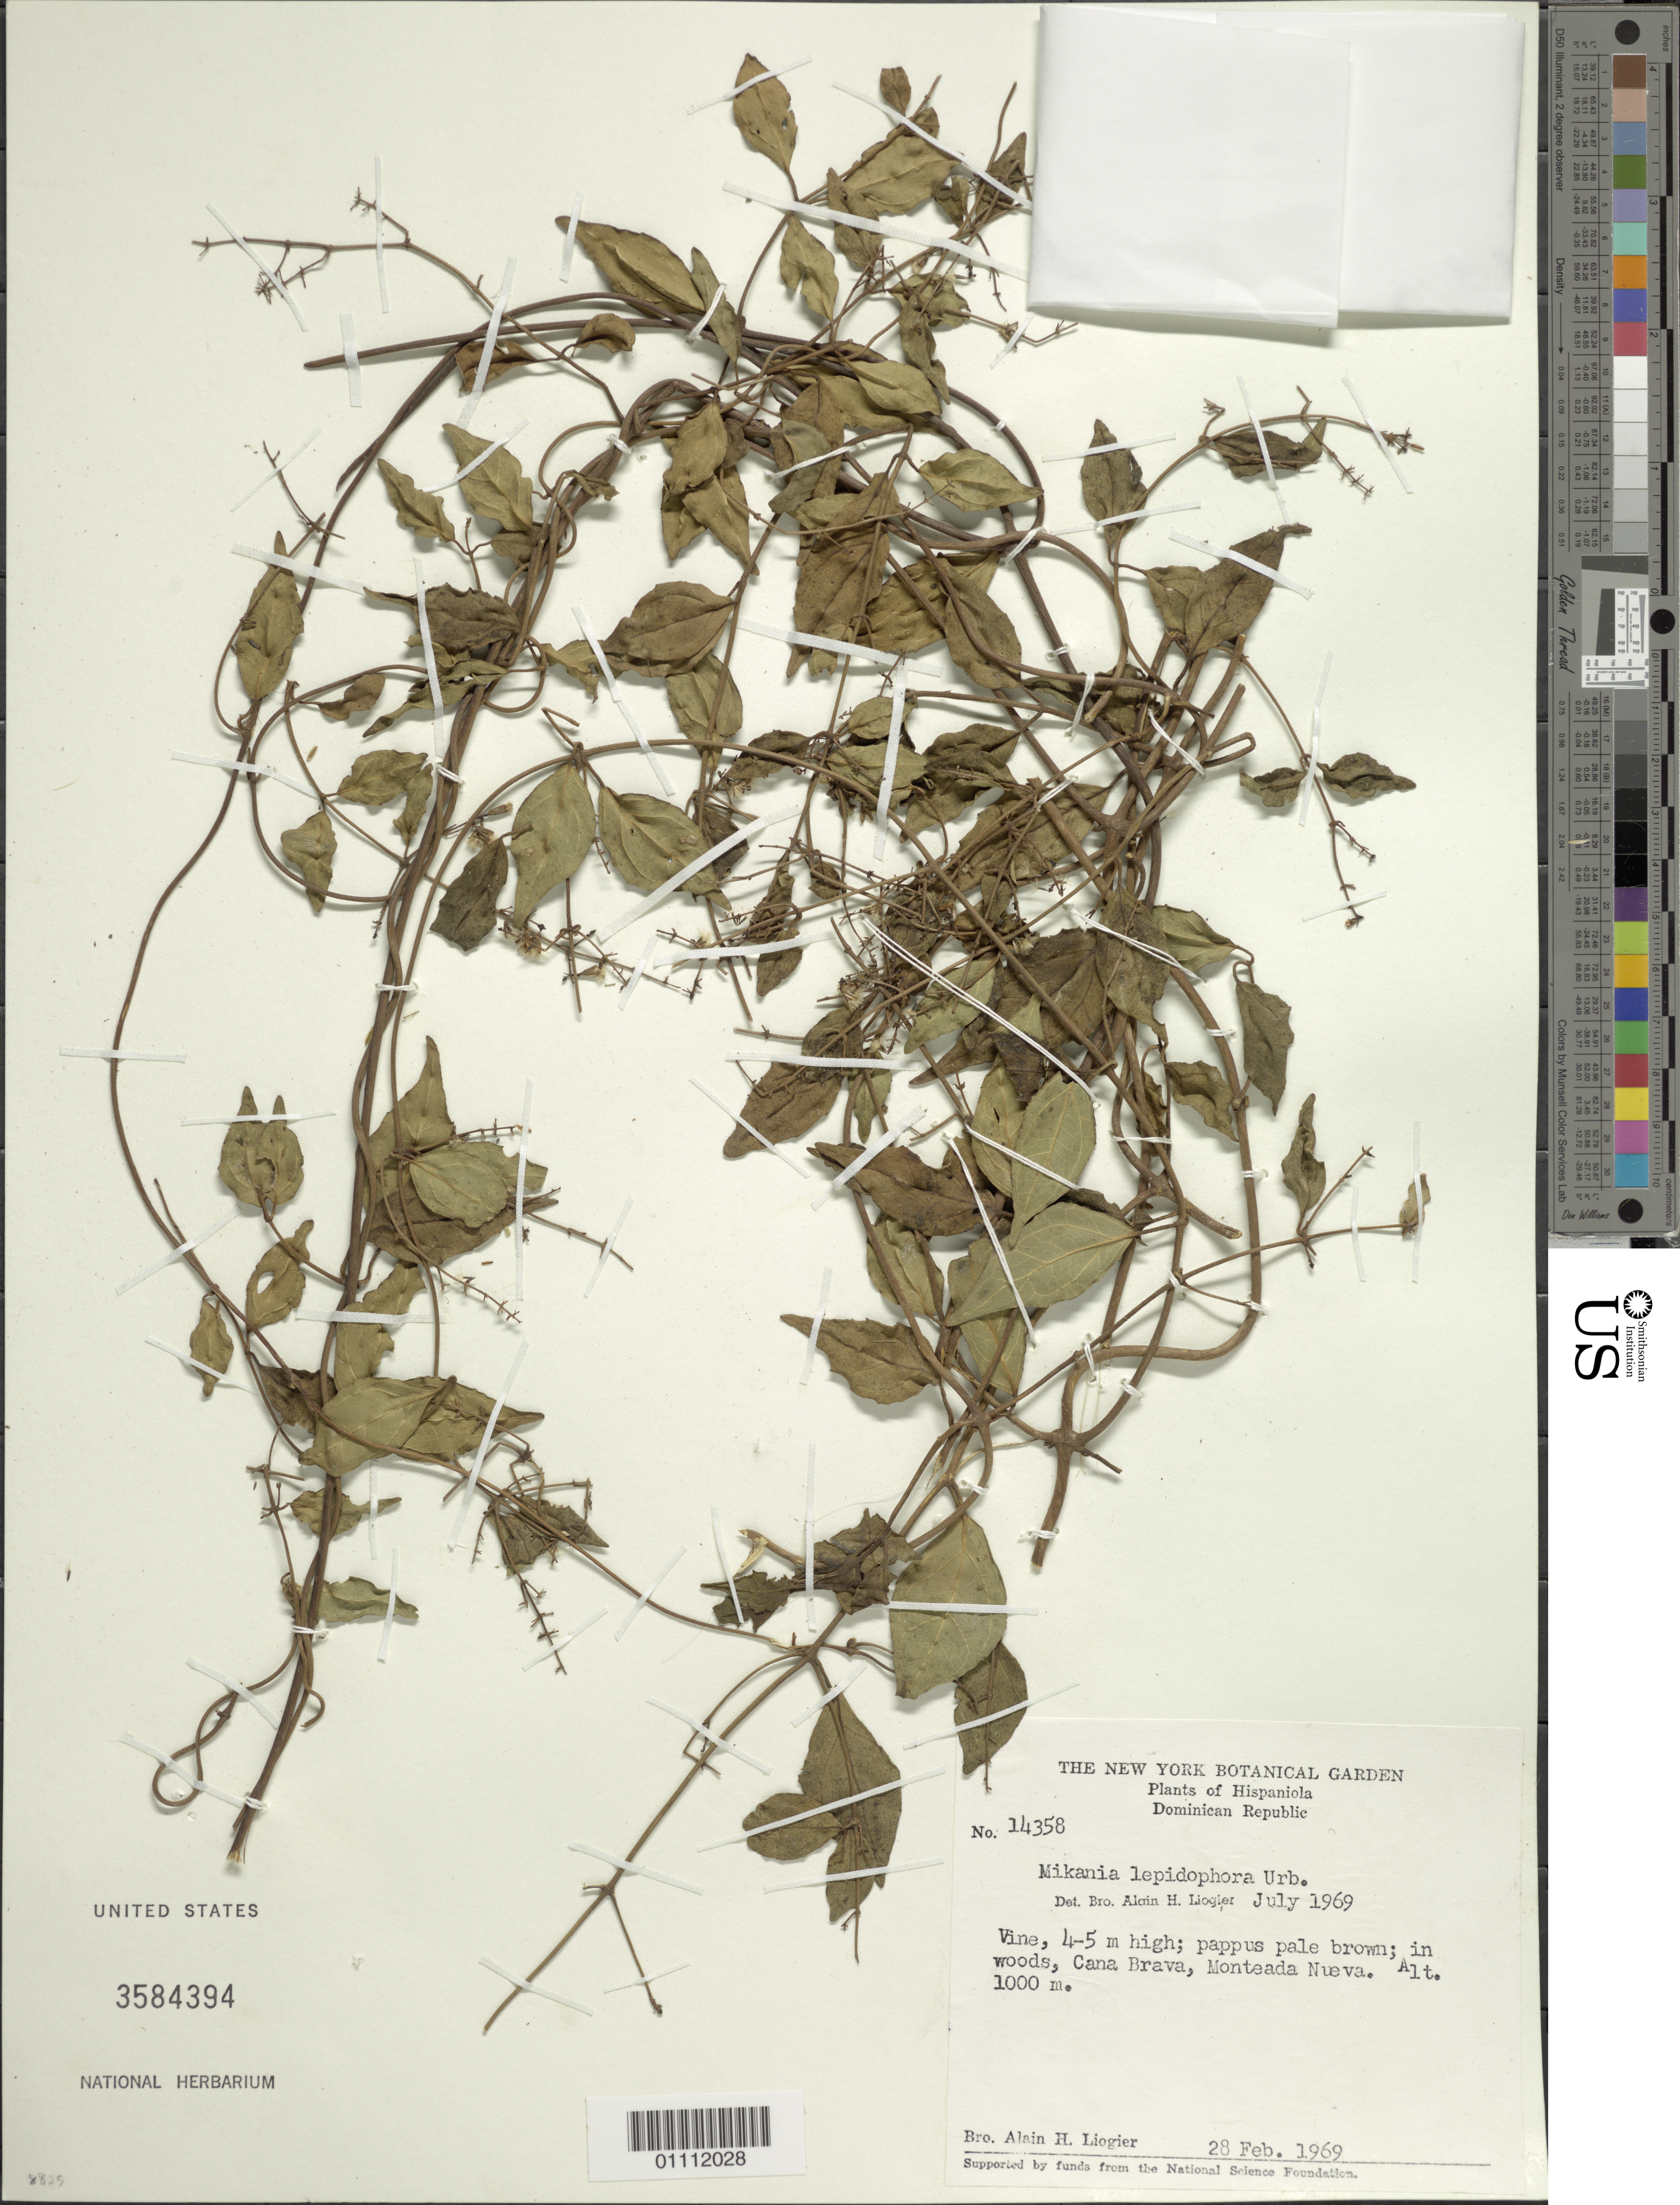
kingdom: Plantae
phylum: Tracheophyta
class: Magnoliopsida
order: Asterales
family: Asteraceae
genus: Mikania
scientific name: Mikania lepidophora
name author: Urb.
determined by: Liogier, Alain H.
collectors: A. H. Liogier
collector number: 14358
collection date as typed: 28 Feb 1969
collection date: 1969-02-28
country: Dominican Republic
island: Hispaniola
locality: Cana Brava, Monteada Nueva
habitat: In woods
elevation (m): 1000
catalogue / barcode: US 3584394